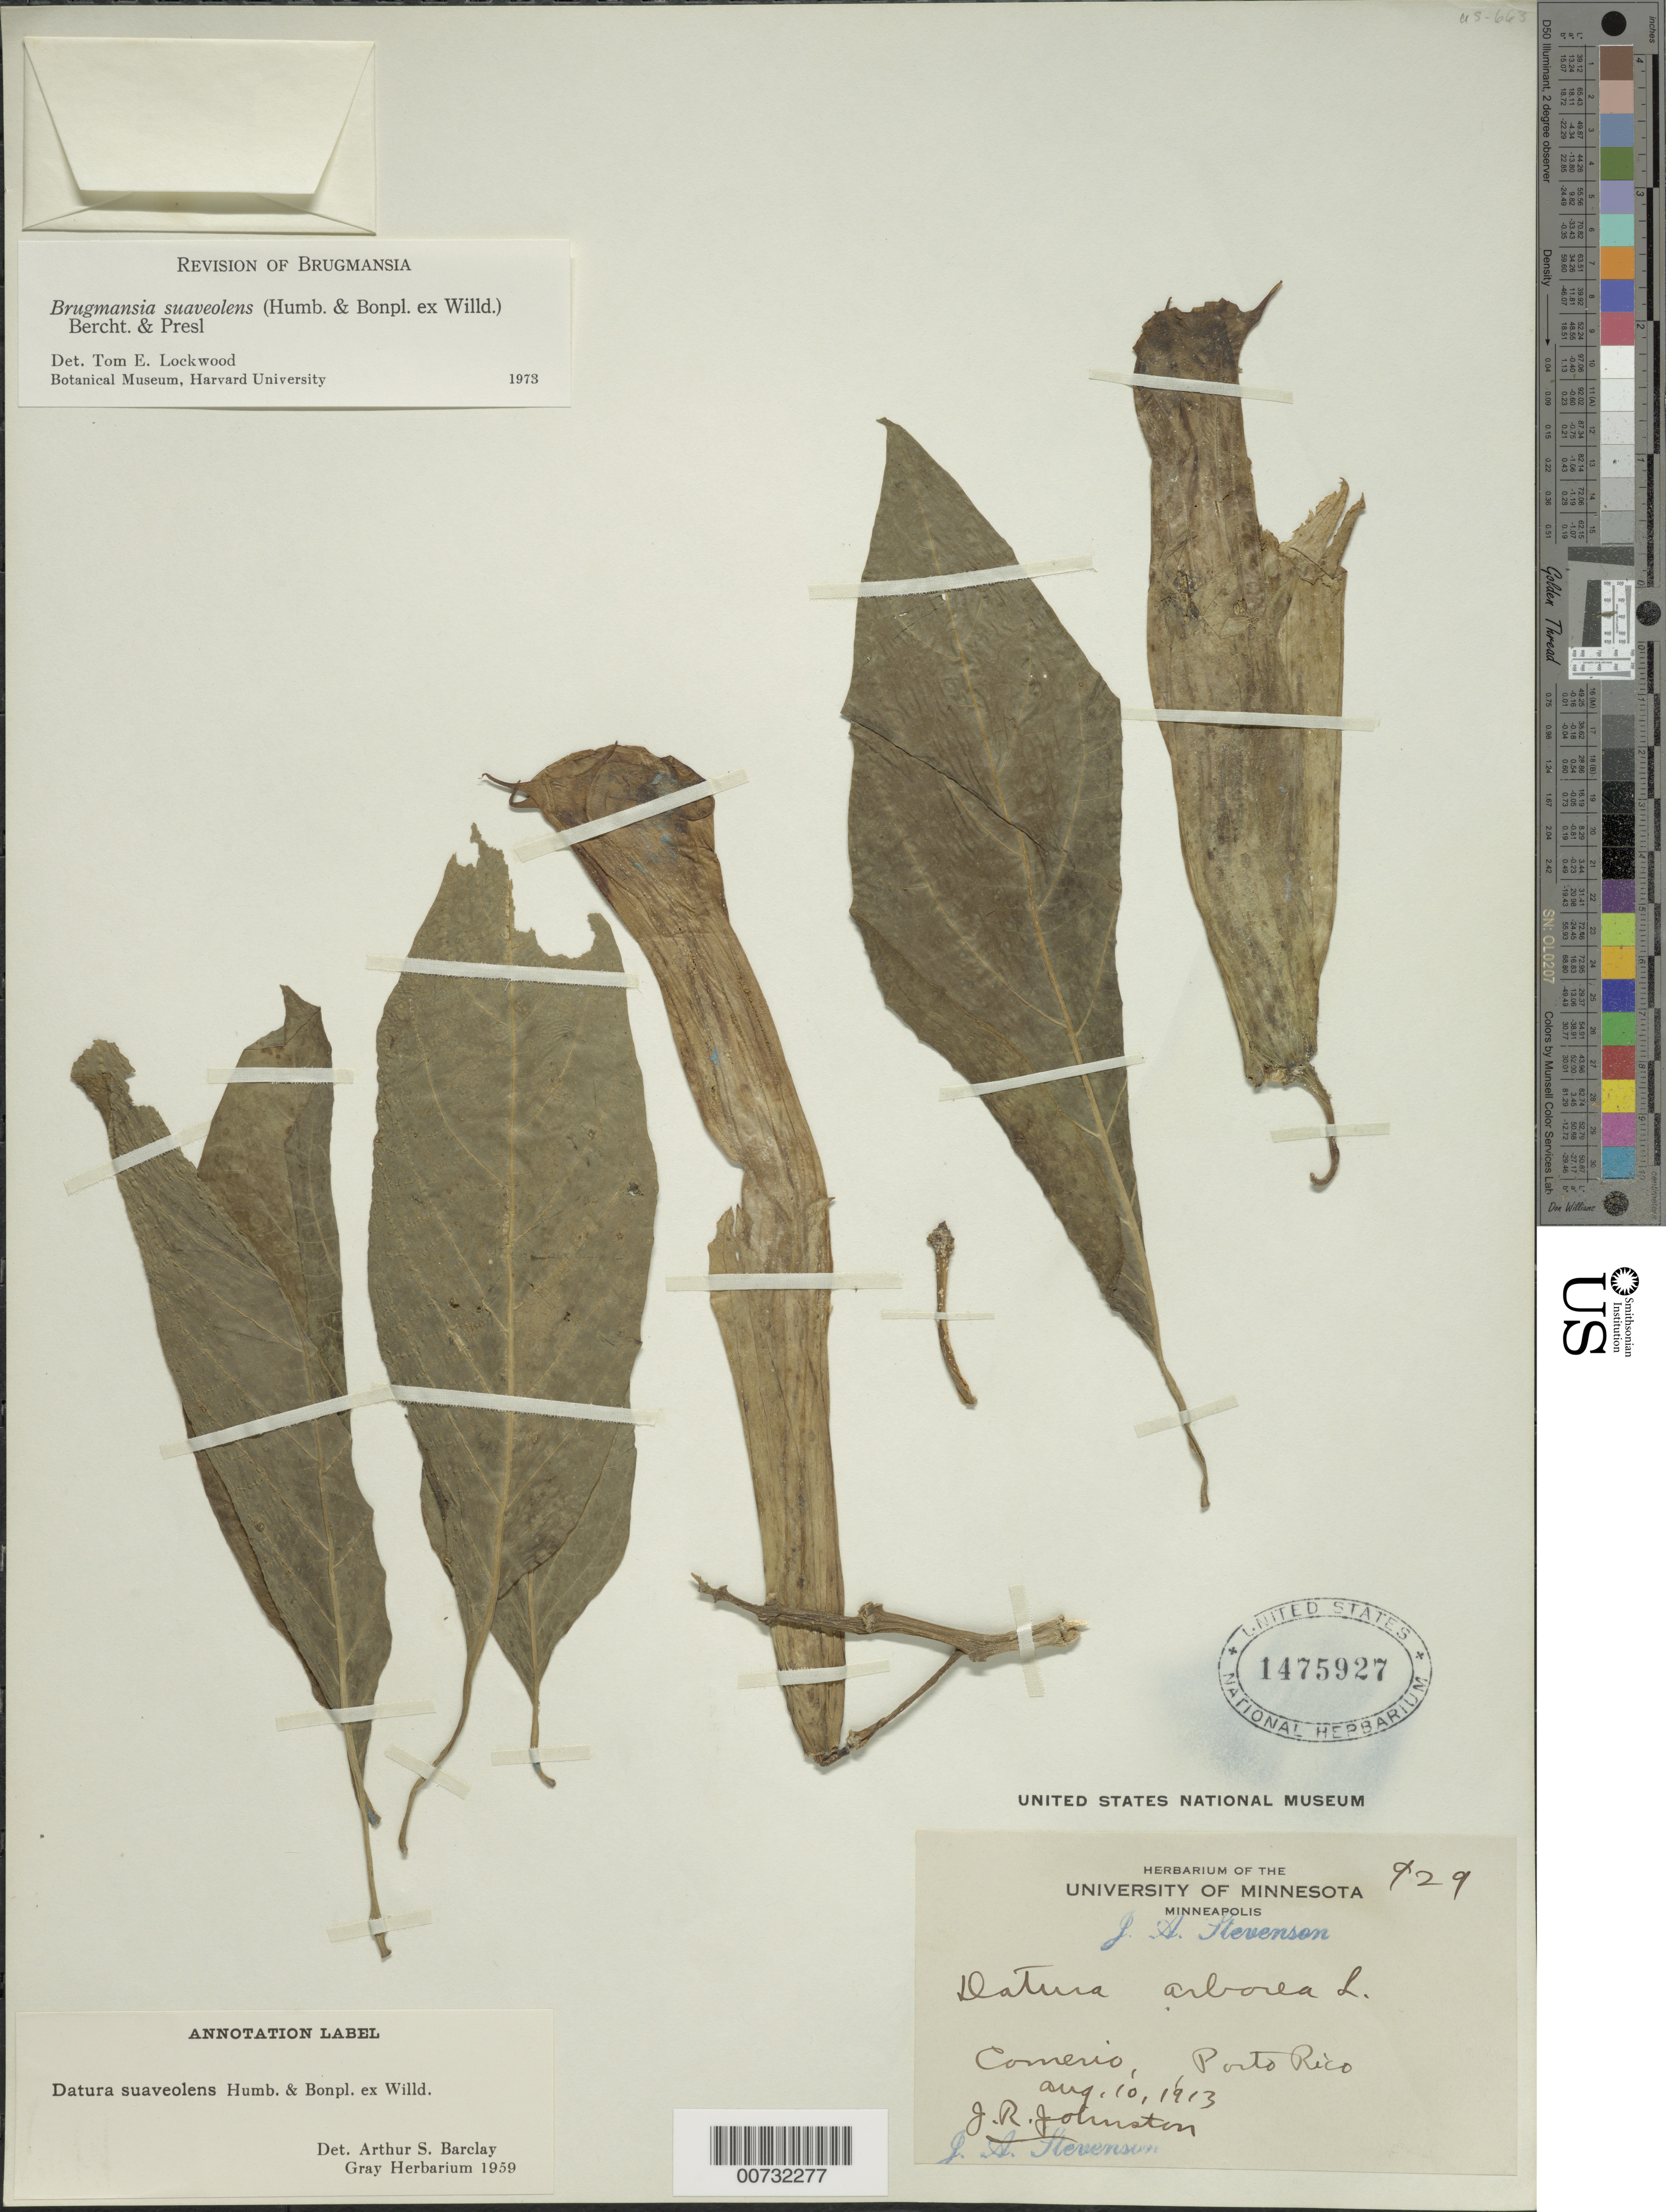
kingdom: Plantae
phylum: Tracheophyta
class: Magnoliopsida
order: Solanales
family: Solanaceae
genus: Brugmansia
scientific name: Brugmansia suaveolens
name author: (Humb. & Bonpl. ex Willd.) Brecht. & J. Presl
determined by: Lockwood, T. E.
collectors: J. Johnston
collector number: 929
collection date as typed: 10 Aug 1913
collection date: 1913-08-10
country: Puerto Rico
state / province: Comerio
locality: Comerio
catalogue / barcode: US 1475927